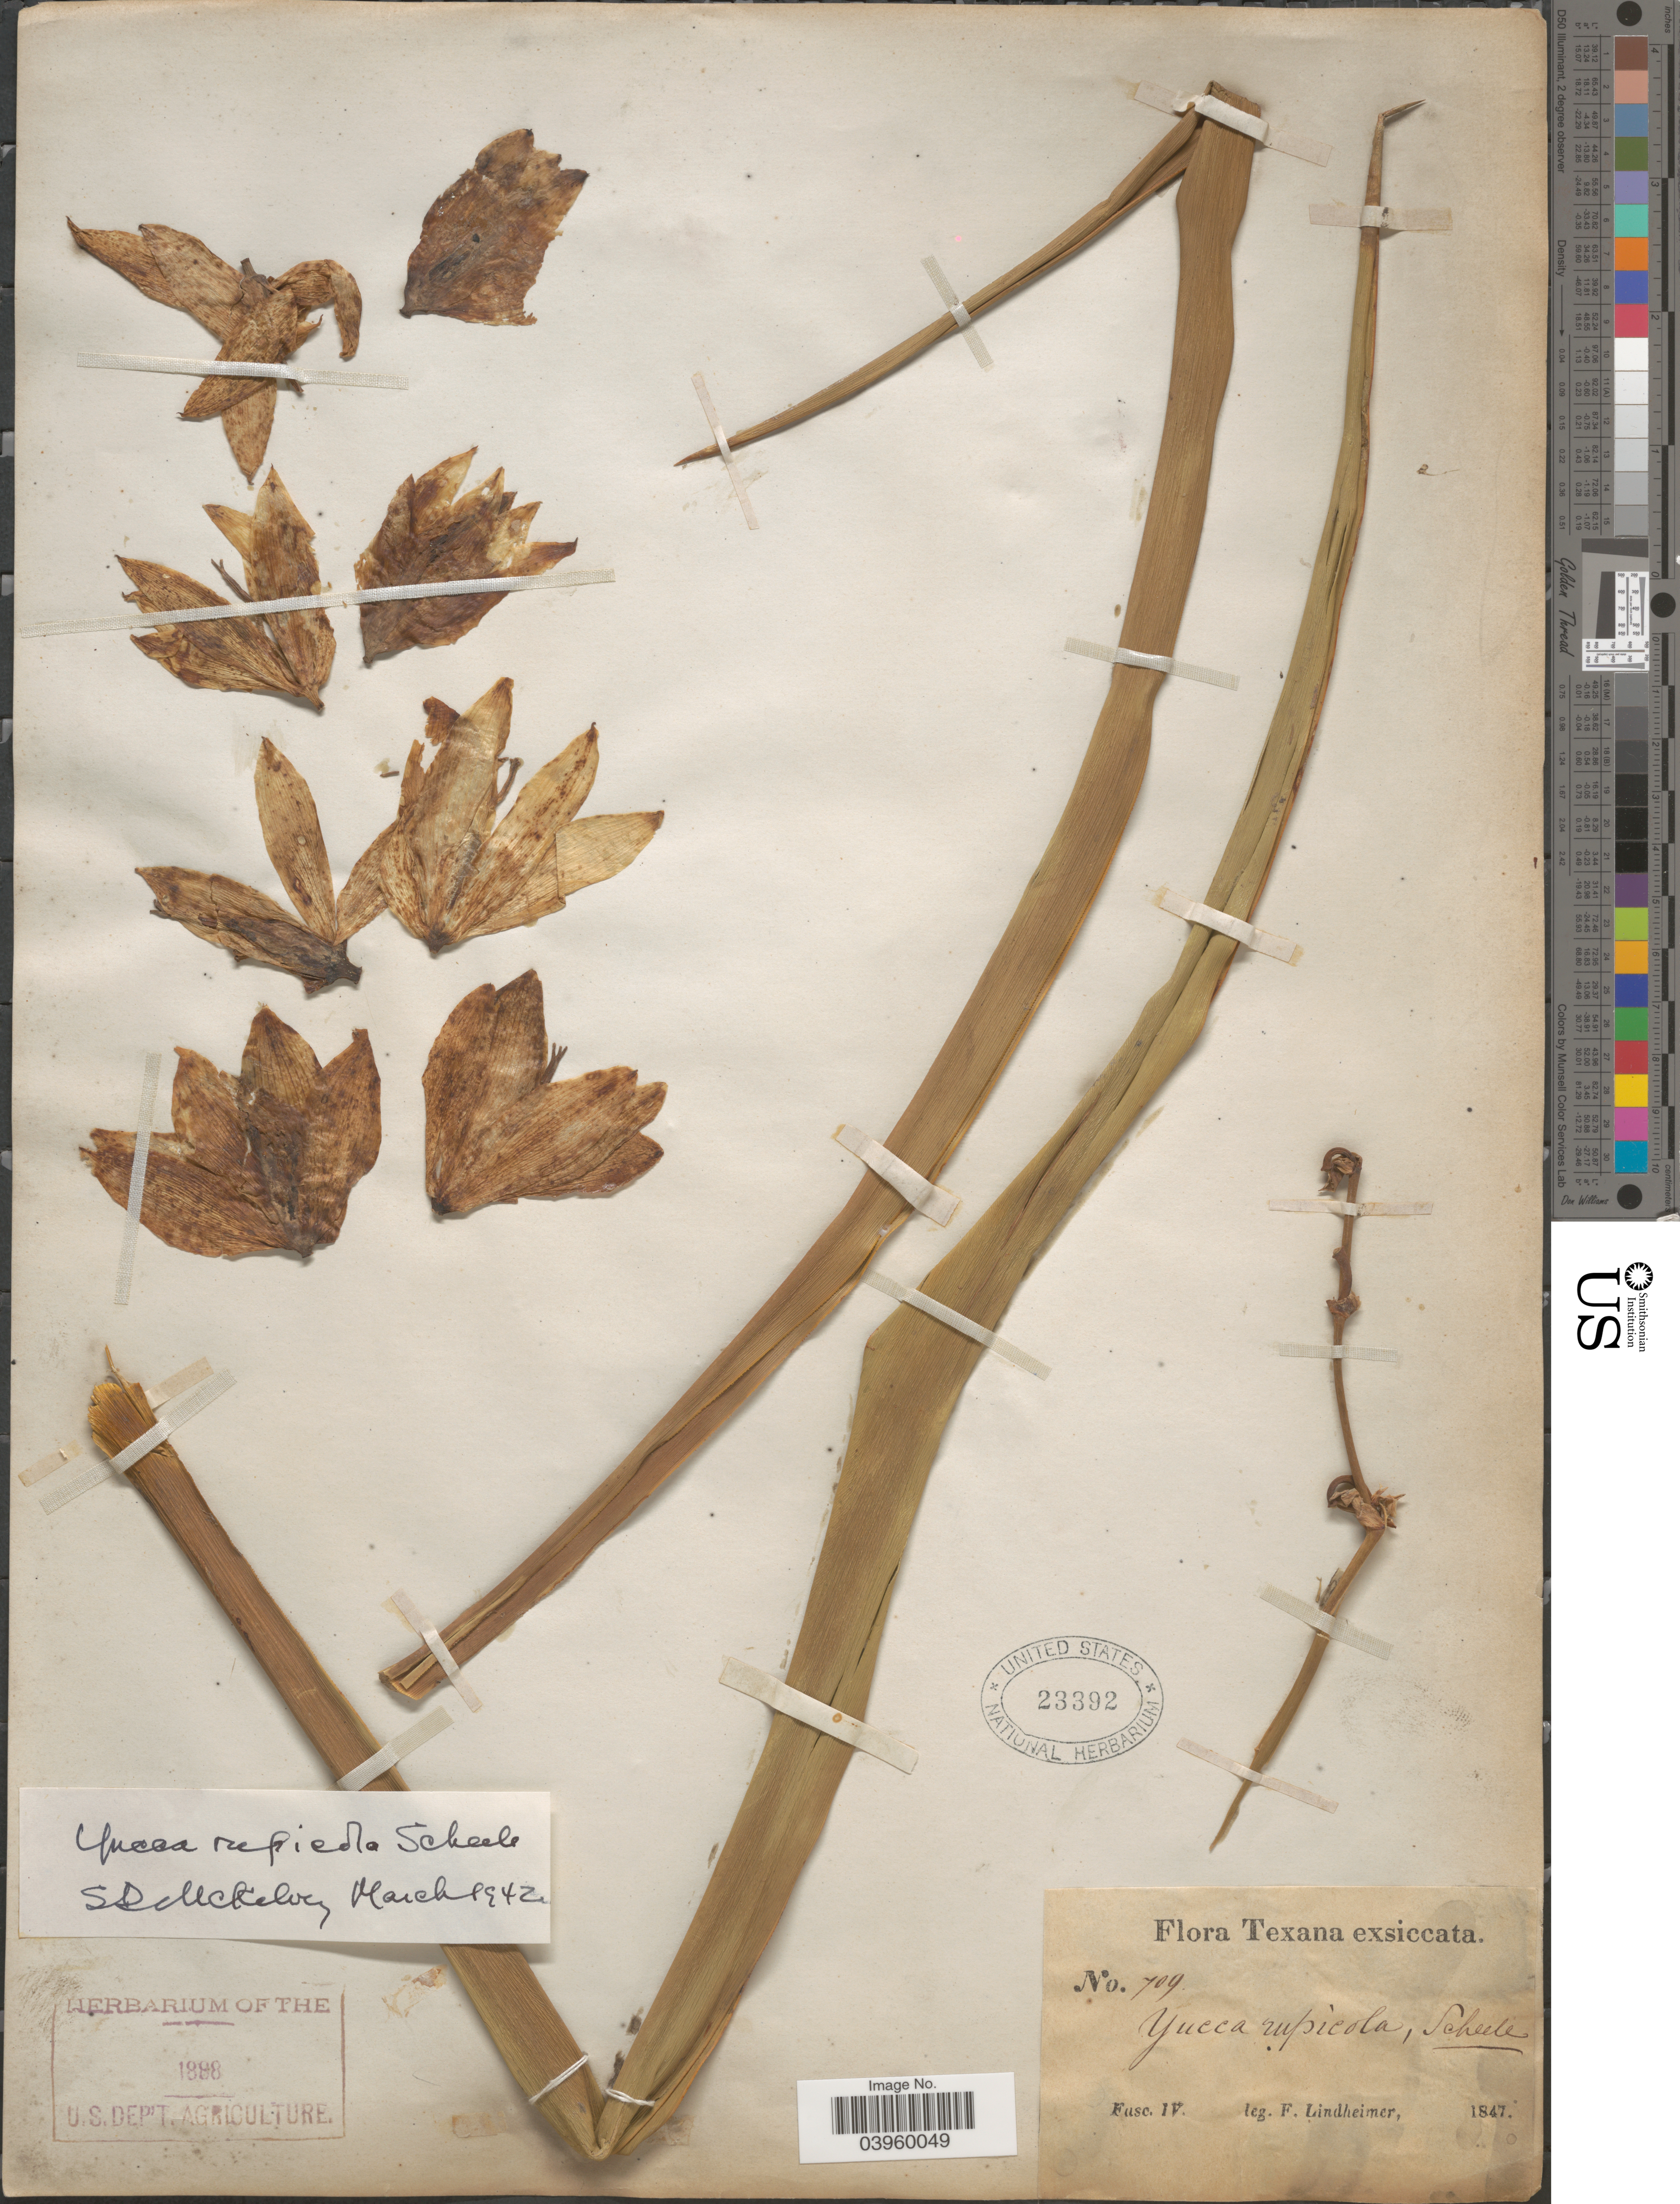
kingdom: Plantae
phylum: Tracheophyta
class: Liliopsida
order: Asparagales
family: Asparagaceae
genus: Yucca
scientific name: Yucca rupicola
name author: Scheele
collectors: F. Lindheimer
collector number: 709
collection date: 1847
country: United States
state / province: Texas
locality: Fasc IV.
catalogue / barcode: US 23392